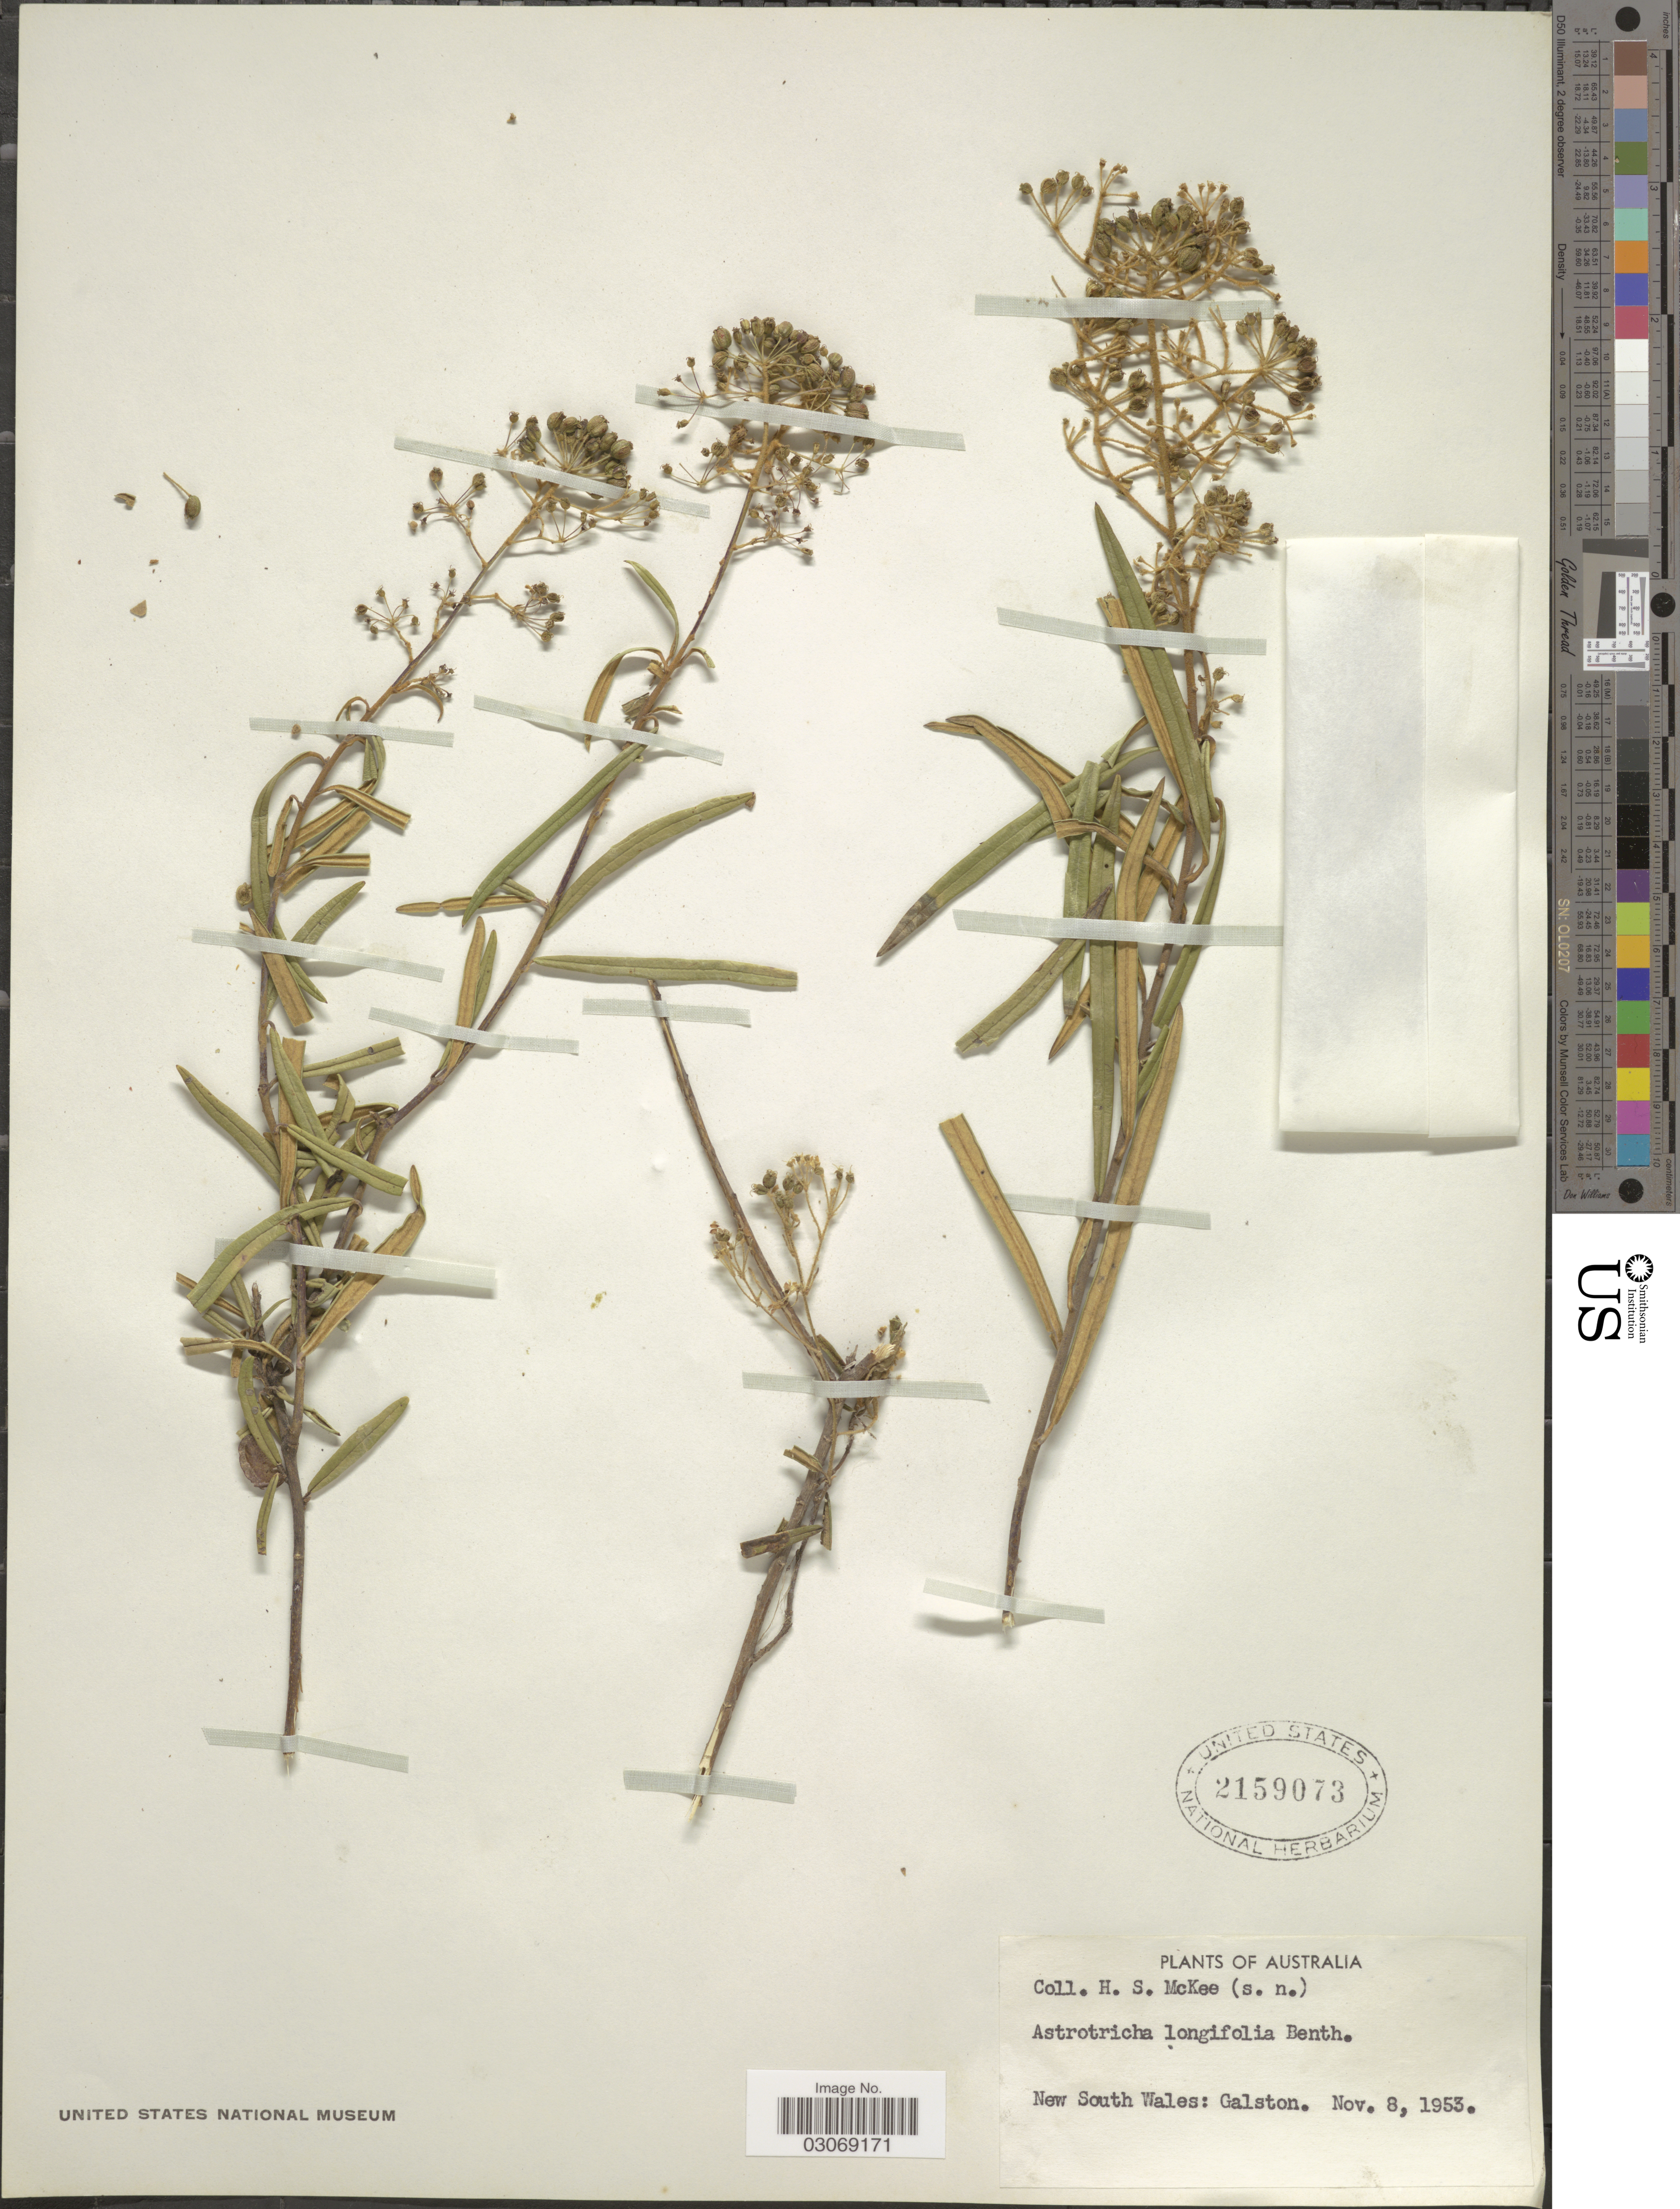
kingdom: Plantae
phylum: Tracheophyta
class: Magnoliopsida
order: Apiales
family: Araliaceae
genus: Astrotricha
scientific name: Astrotricha longifolia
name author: Benth.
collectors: H. S. McKee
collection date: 1953-11-08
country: Australia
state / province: New South Wales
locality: Galston.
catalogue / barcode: US 2159073